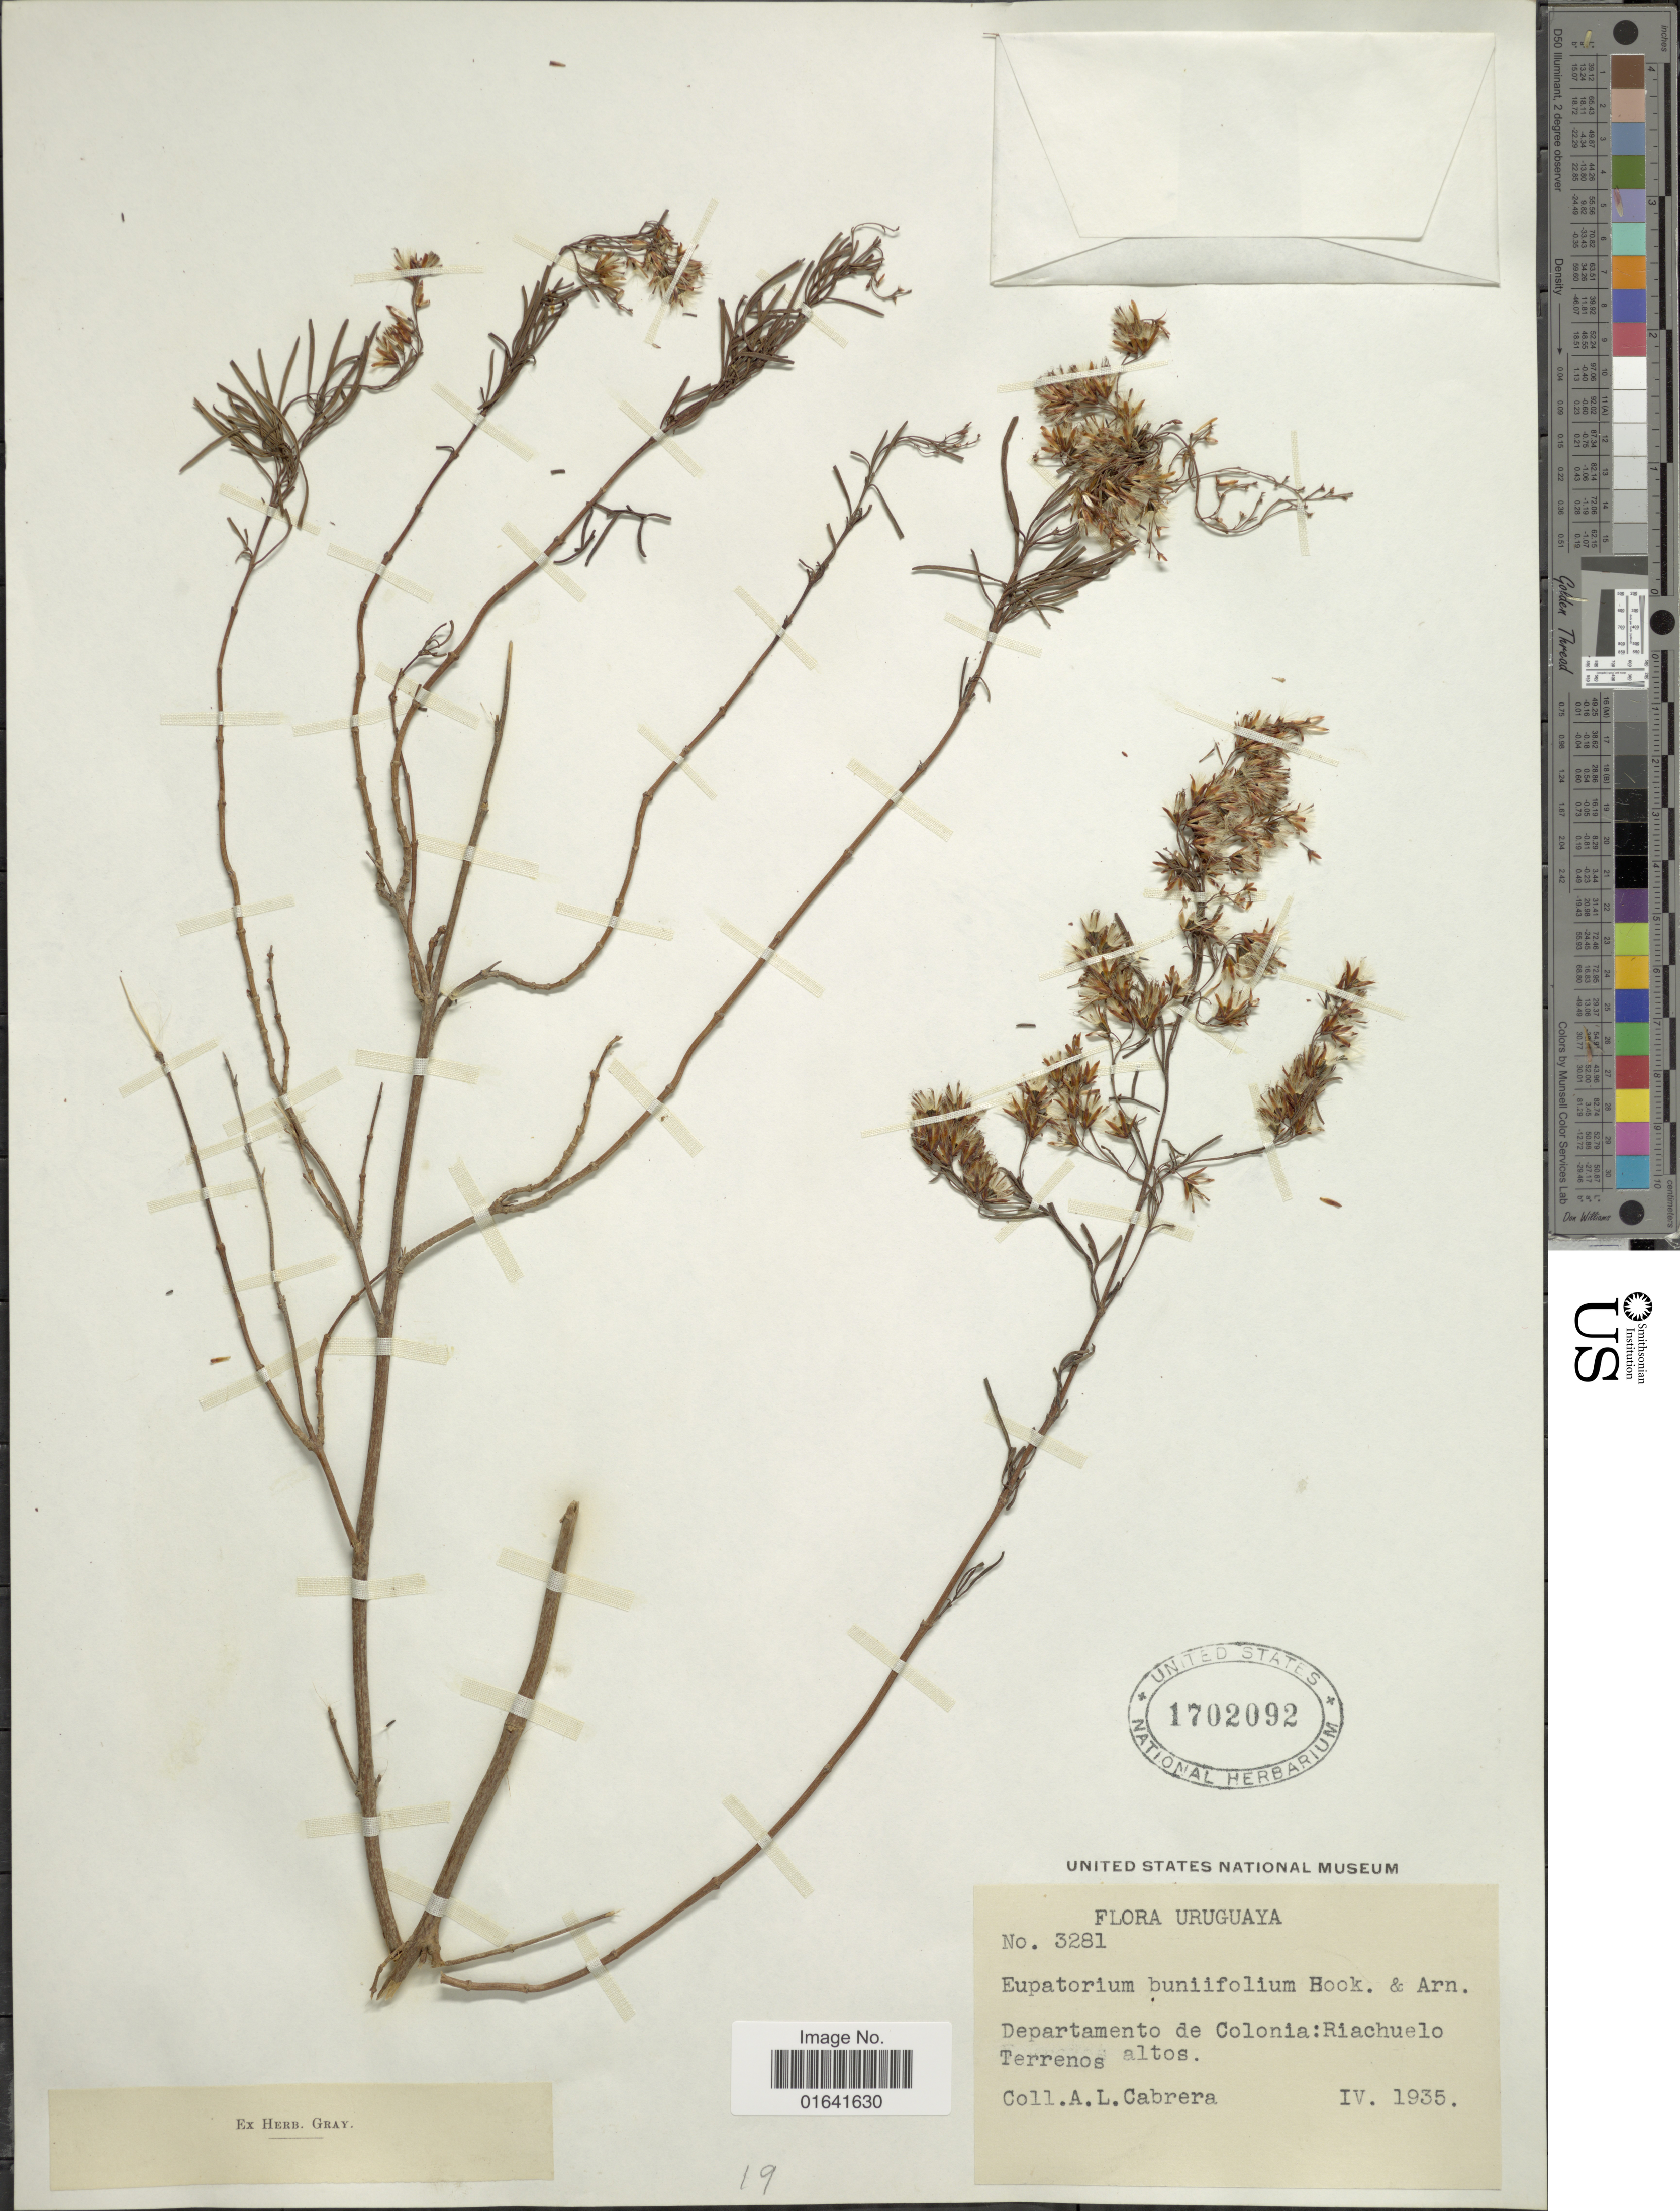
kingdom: Plantae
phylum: Tracheophyta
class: Magnoliopsida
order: Asterales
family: Asteraceae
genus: Acanthostyles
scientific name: Acanthostyles buniifolius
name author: (Hook. & Arn.) R.M. King & H. Rob.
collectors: A. L. Cabrera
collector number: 3281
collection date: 1935-04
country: Uruguay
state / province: Colonia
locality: Departamento de Colonia: Riachuelo. Terrenos altos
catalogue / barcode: US 1702092